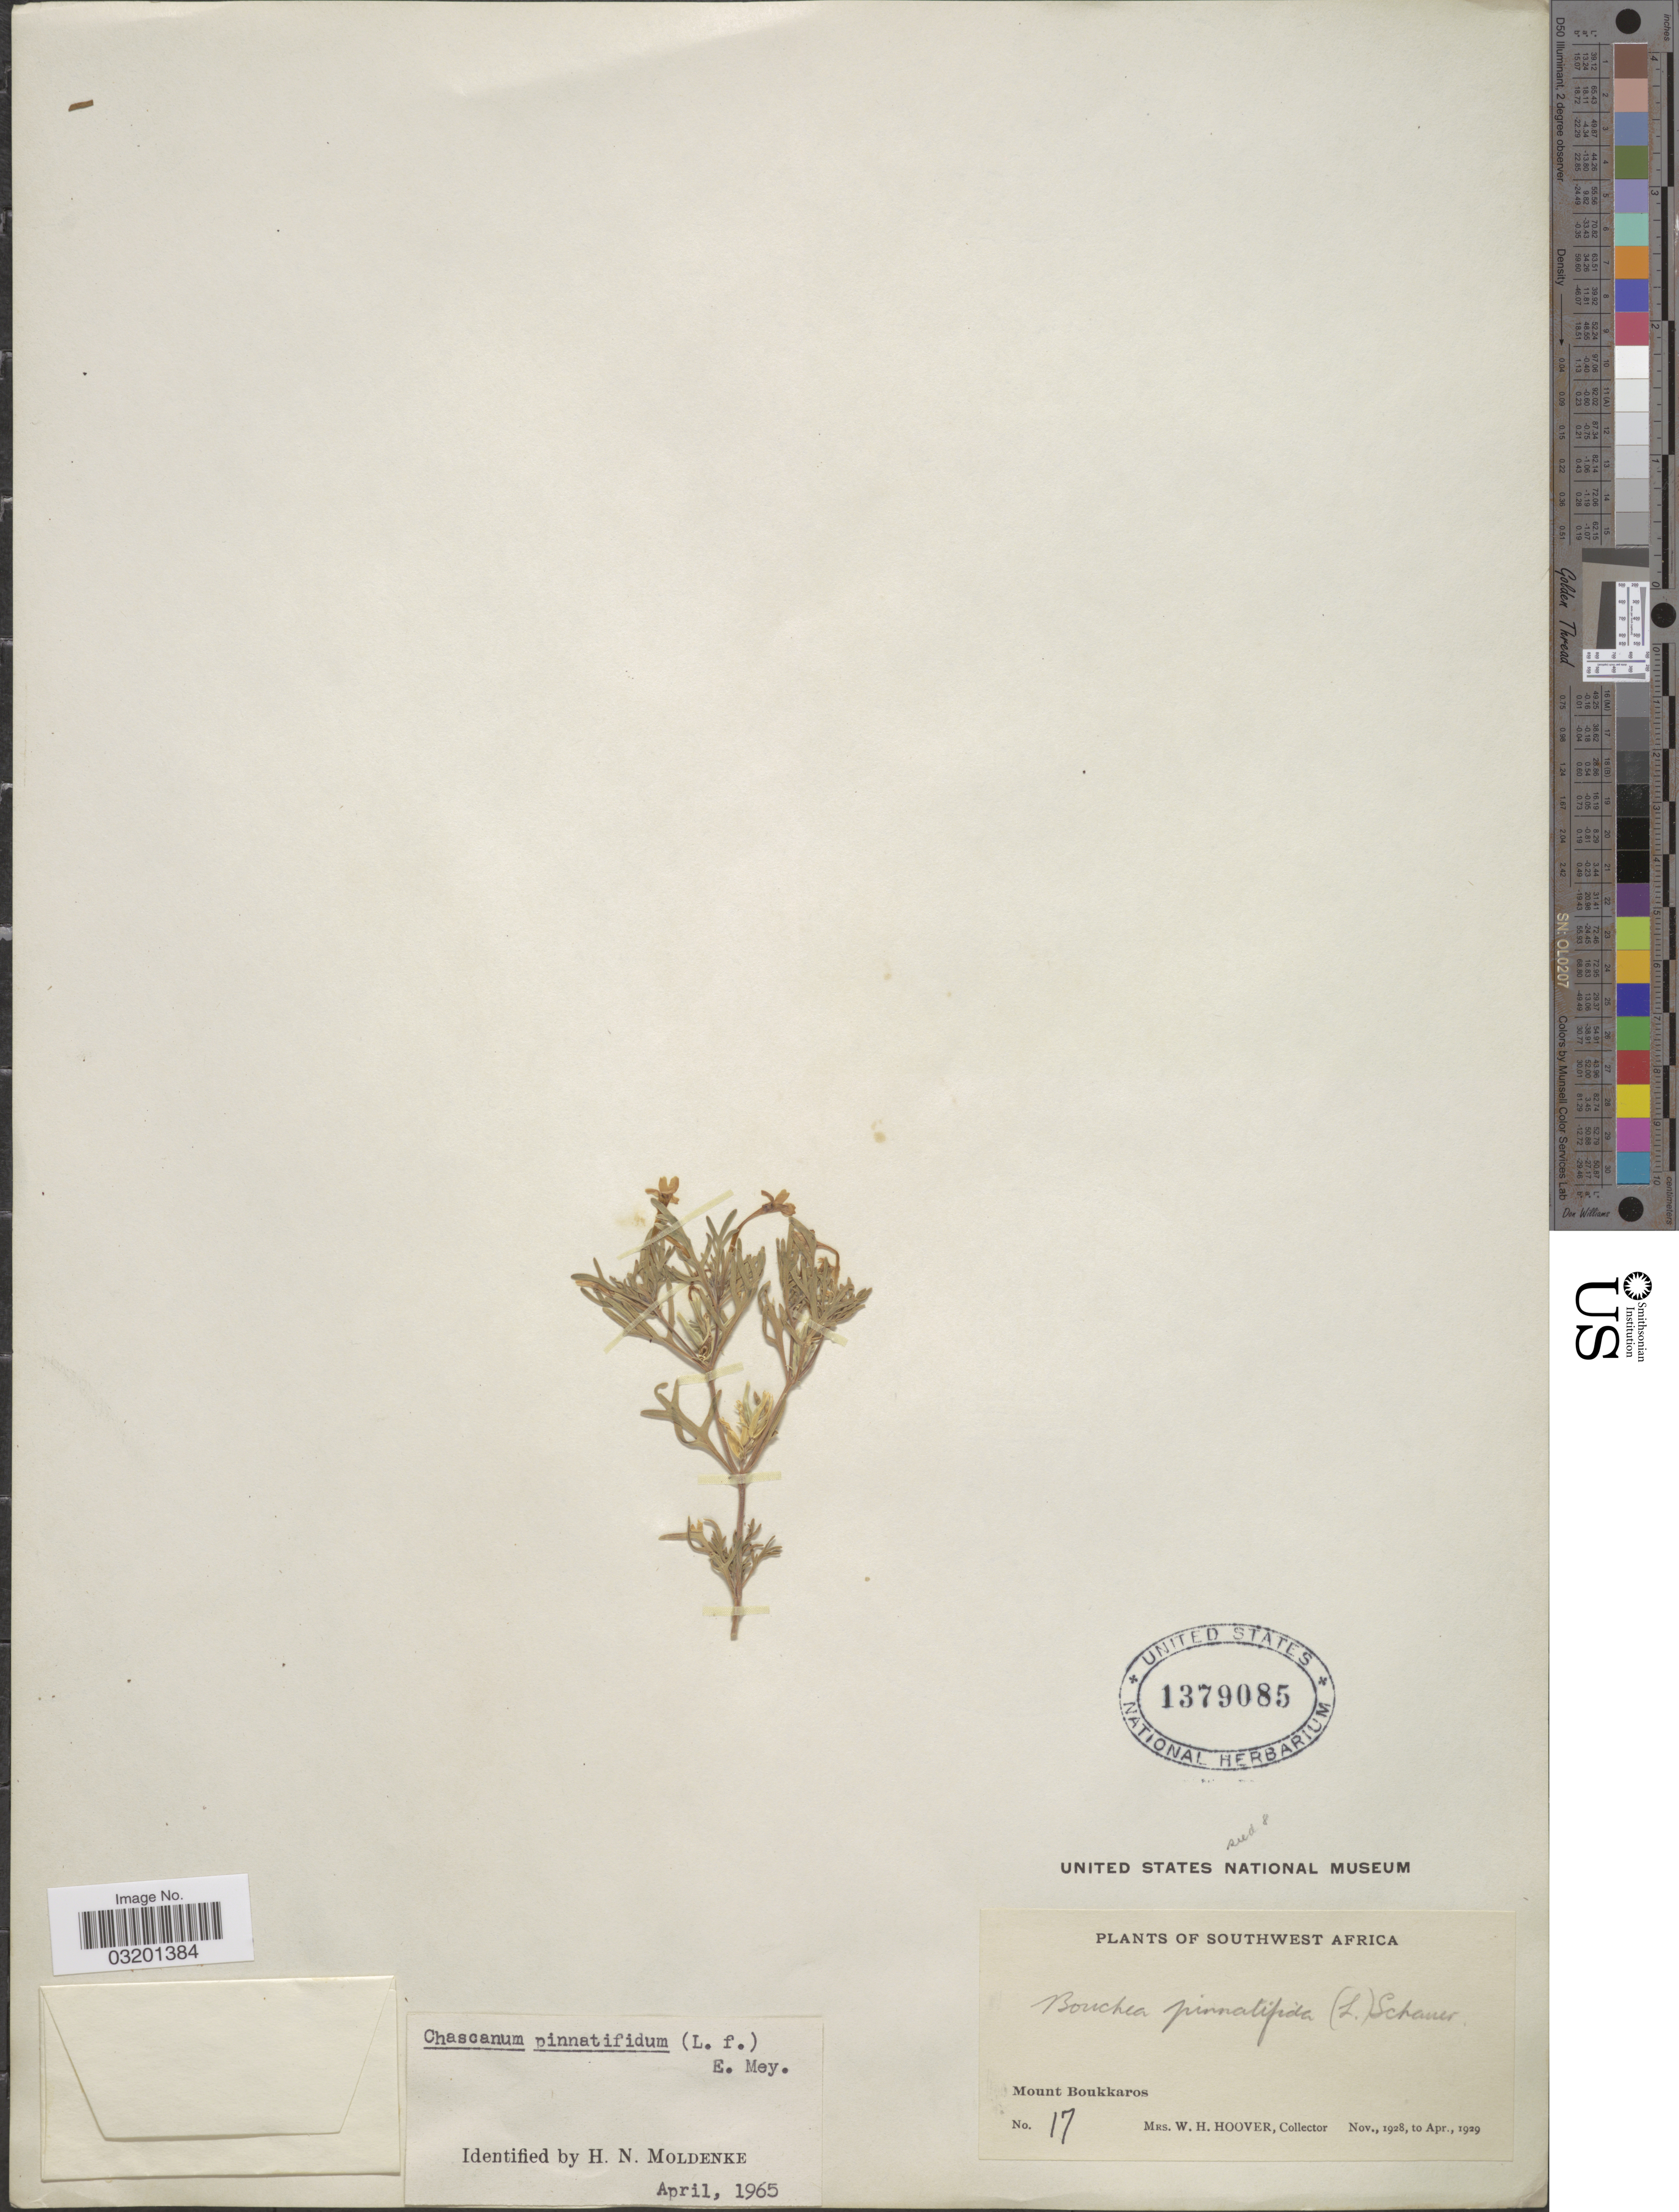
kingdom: Plantae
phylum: Tracheophyta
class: Magnoliopsida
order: Lamiales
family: Verbenaceae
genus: Chascanum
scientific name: Chascanum pinnatifidum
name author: (L. f.) E. Mey.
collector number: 17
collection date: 1928-11/1929-04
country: Namibia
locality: Southwest Africa, Mount Boukkaros.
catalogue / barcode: US 1379085